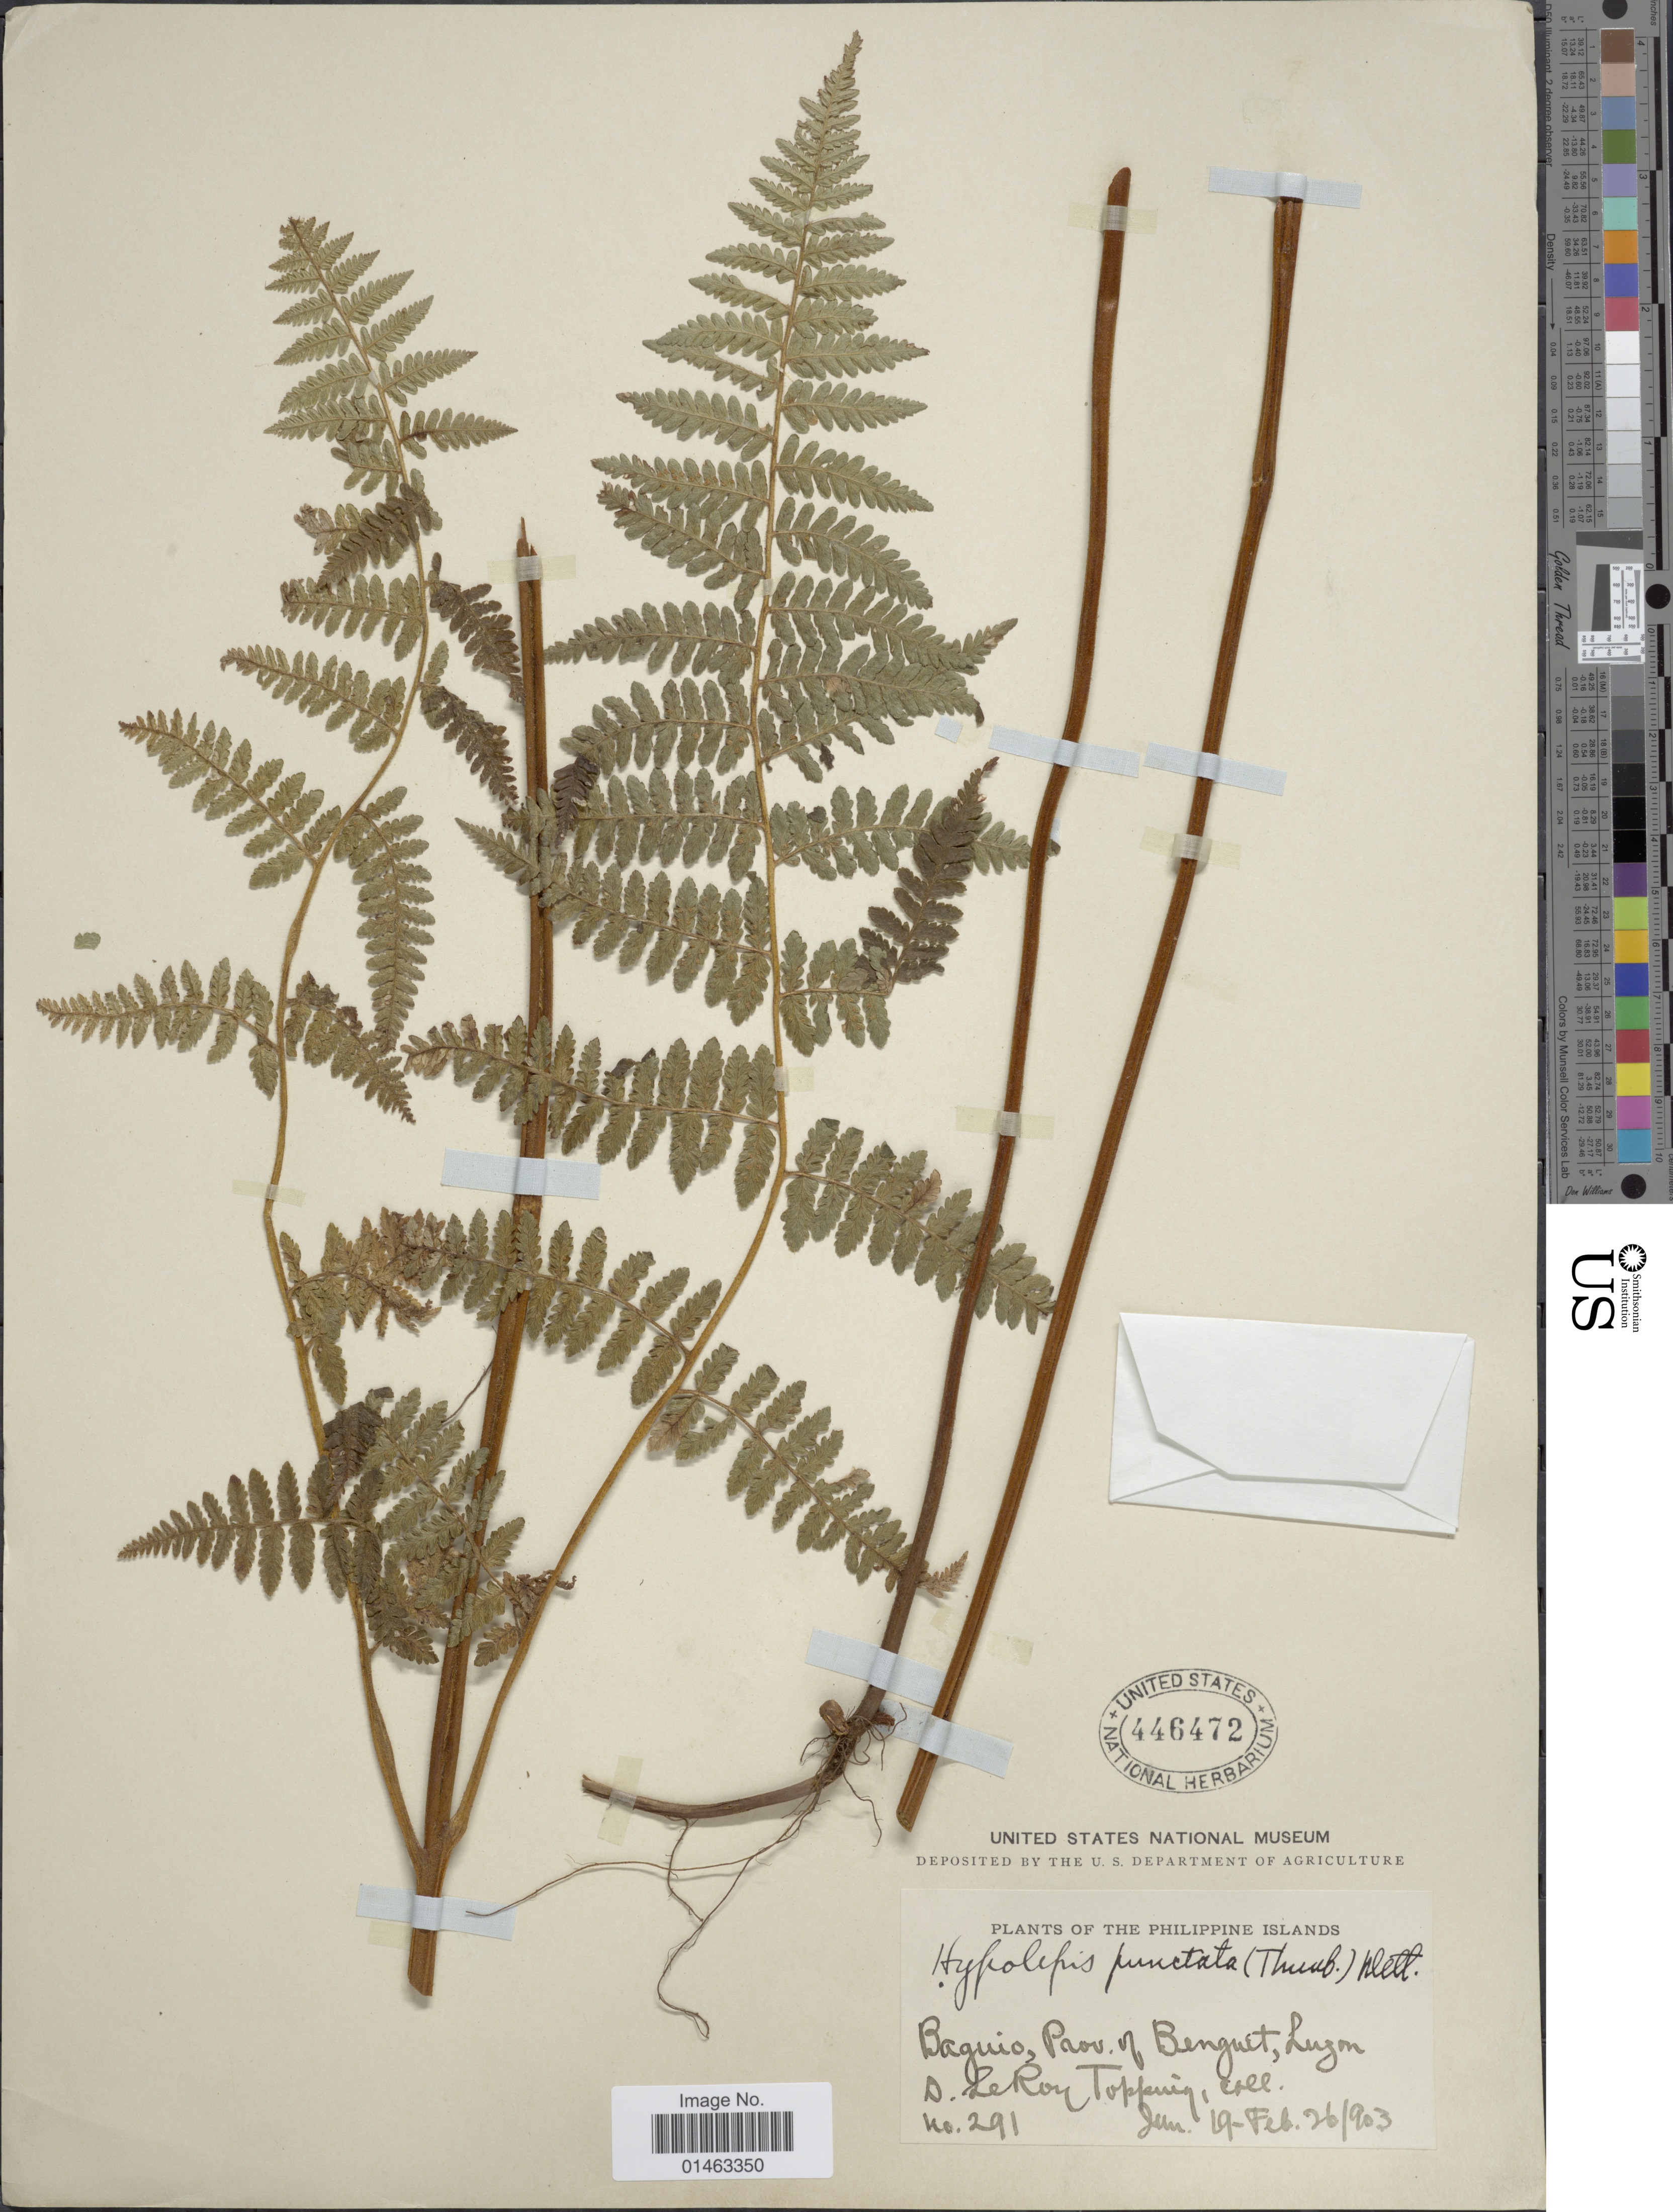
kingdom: Plantae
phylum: Tracheophyta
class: Polypodiopsida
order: Polypodiales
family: Dennstaedtiaceae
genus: Hypolepis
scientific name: Hypolepis punctata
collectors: D. L. Topping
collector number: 291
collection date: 1903-01-19/1903-02-26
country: Philippines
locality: Philippine Islands, Baguio, Prov. of Benguet, Luzon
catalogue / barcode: US 446472